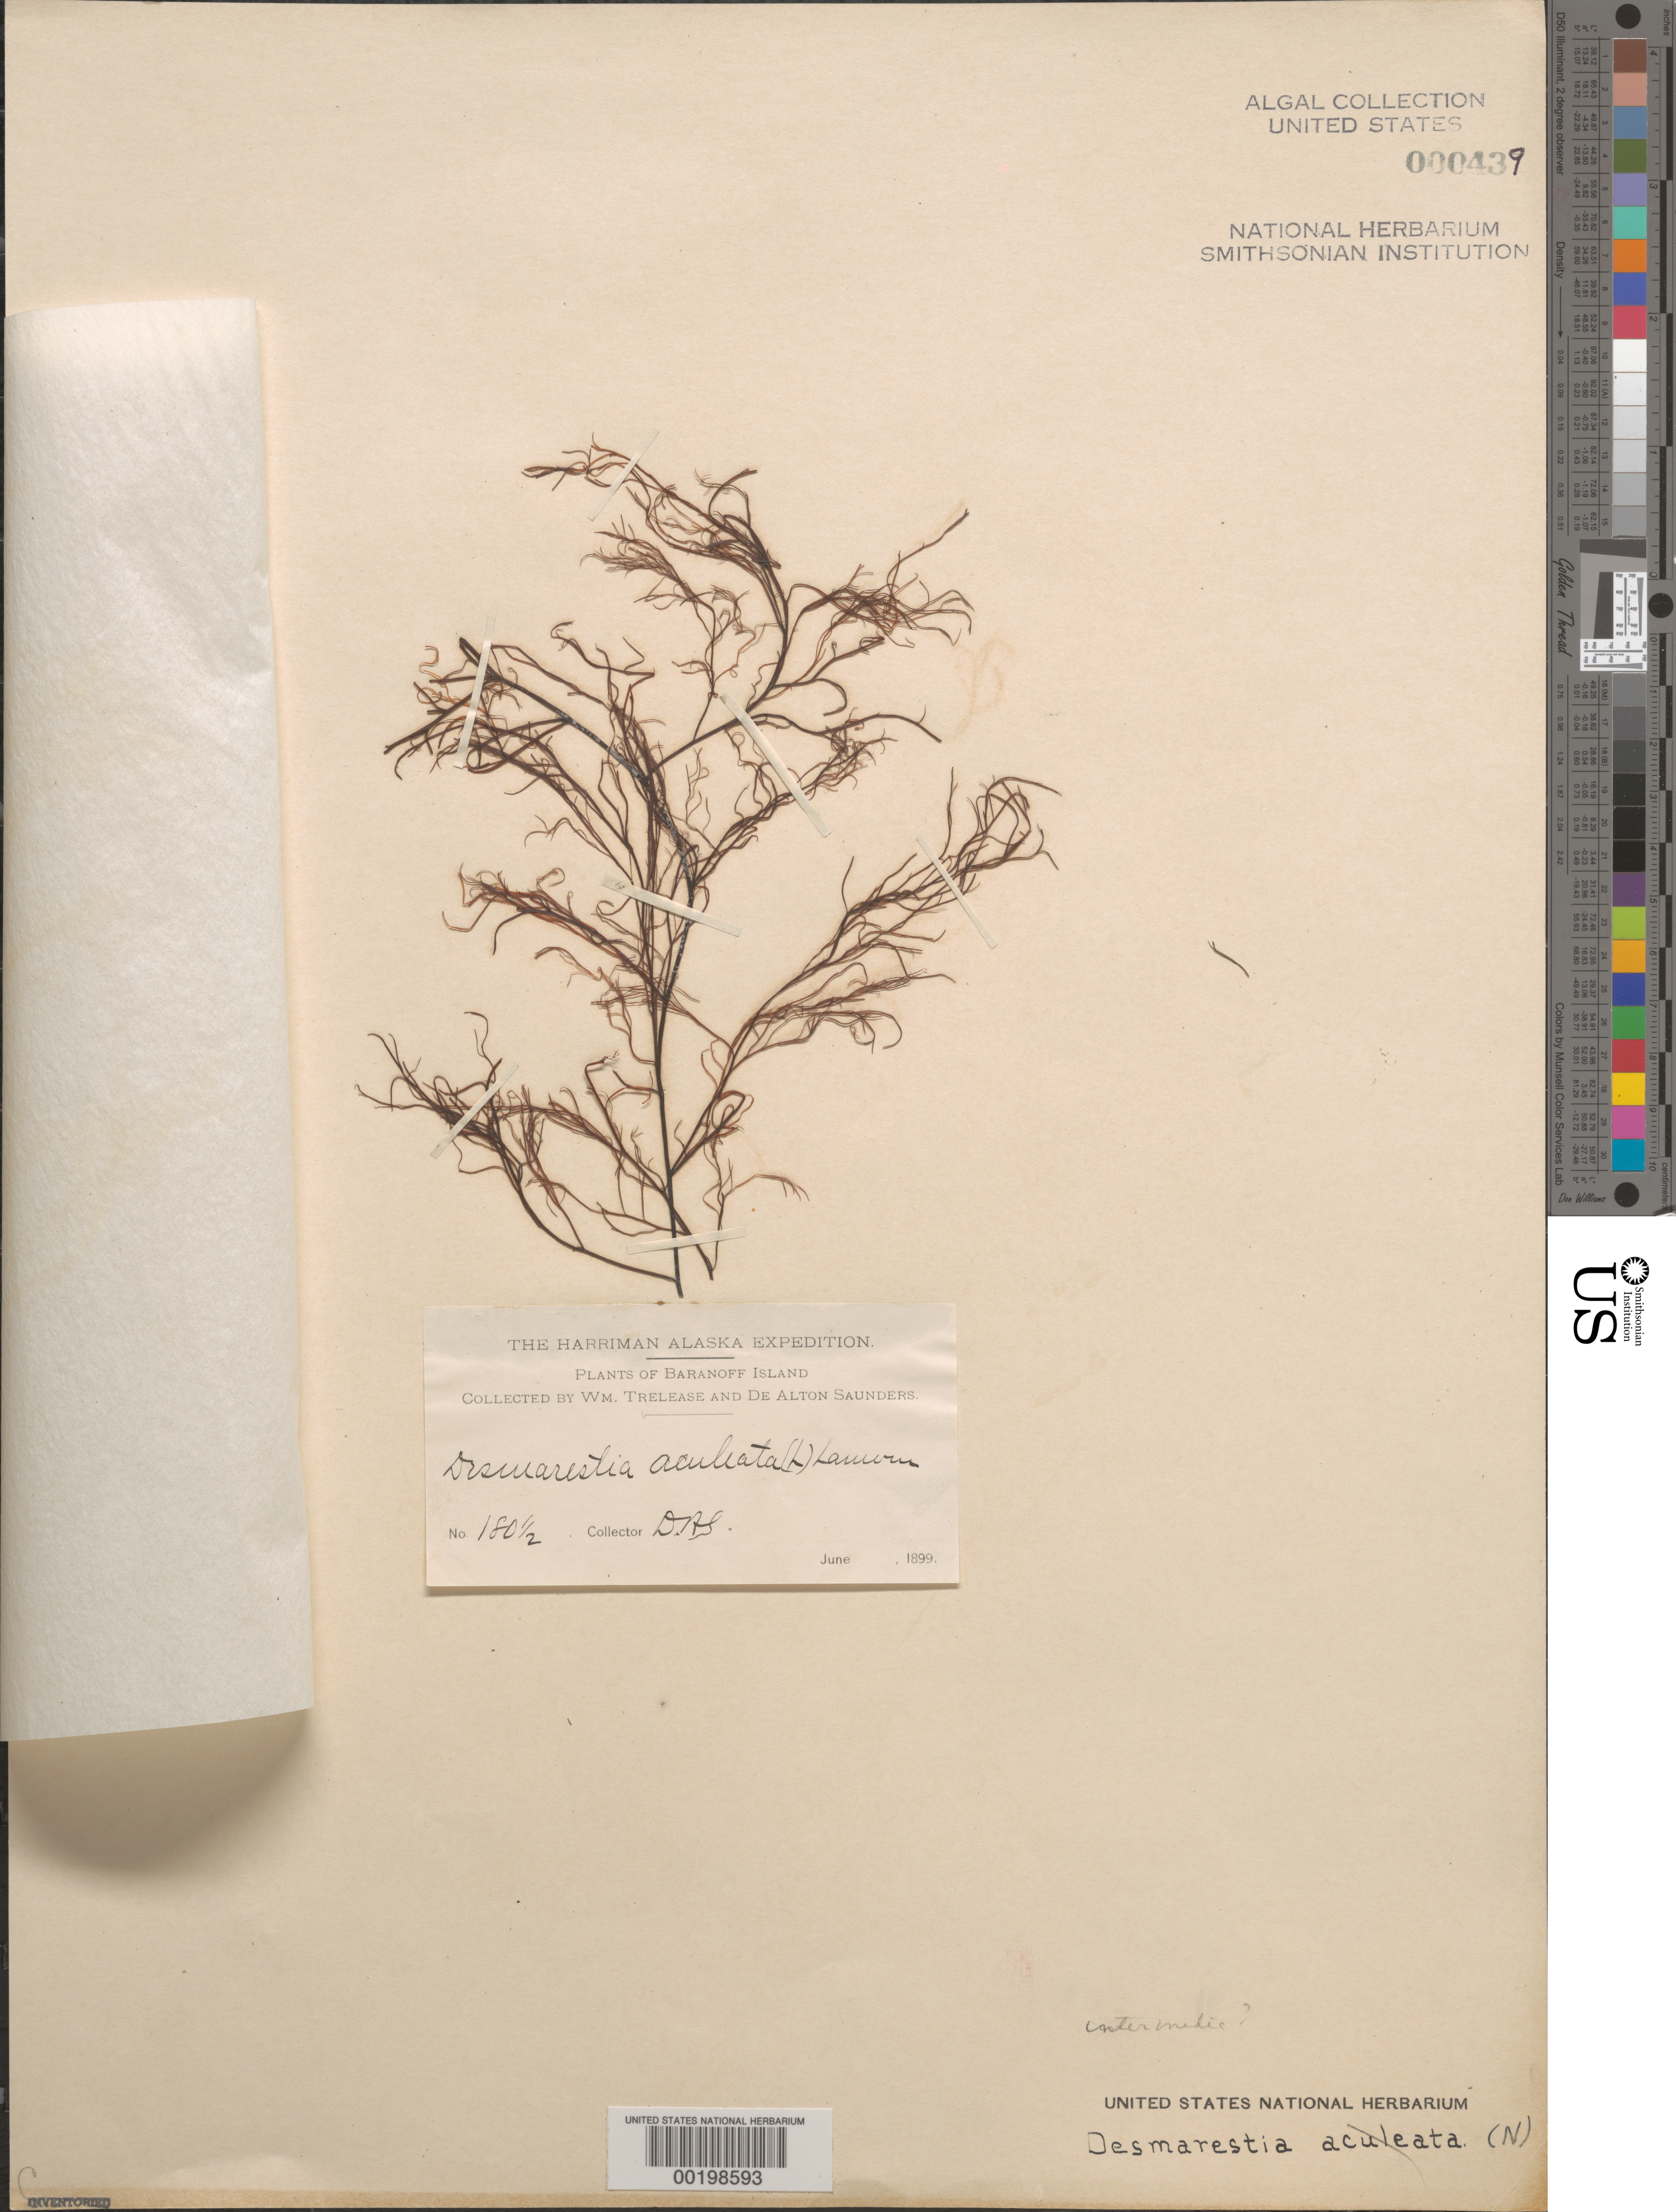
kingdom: Chromista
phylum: Ochrophyta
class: Phaeophyceae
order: Desmarestiales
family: Desmarestiaceae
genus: Desmarestia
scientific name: Desmarestia intermedia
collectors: D. Saunders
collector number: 180 1/2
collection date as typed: Jun 1899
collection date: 1899-06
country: United States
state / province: Alaska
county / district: Sitka Division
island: Baranof Island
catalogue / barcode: US 439